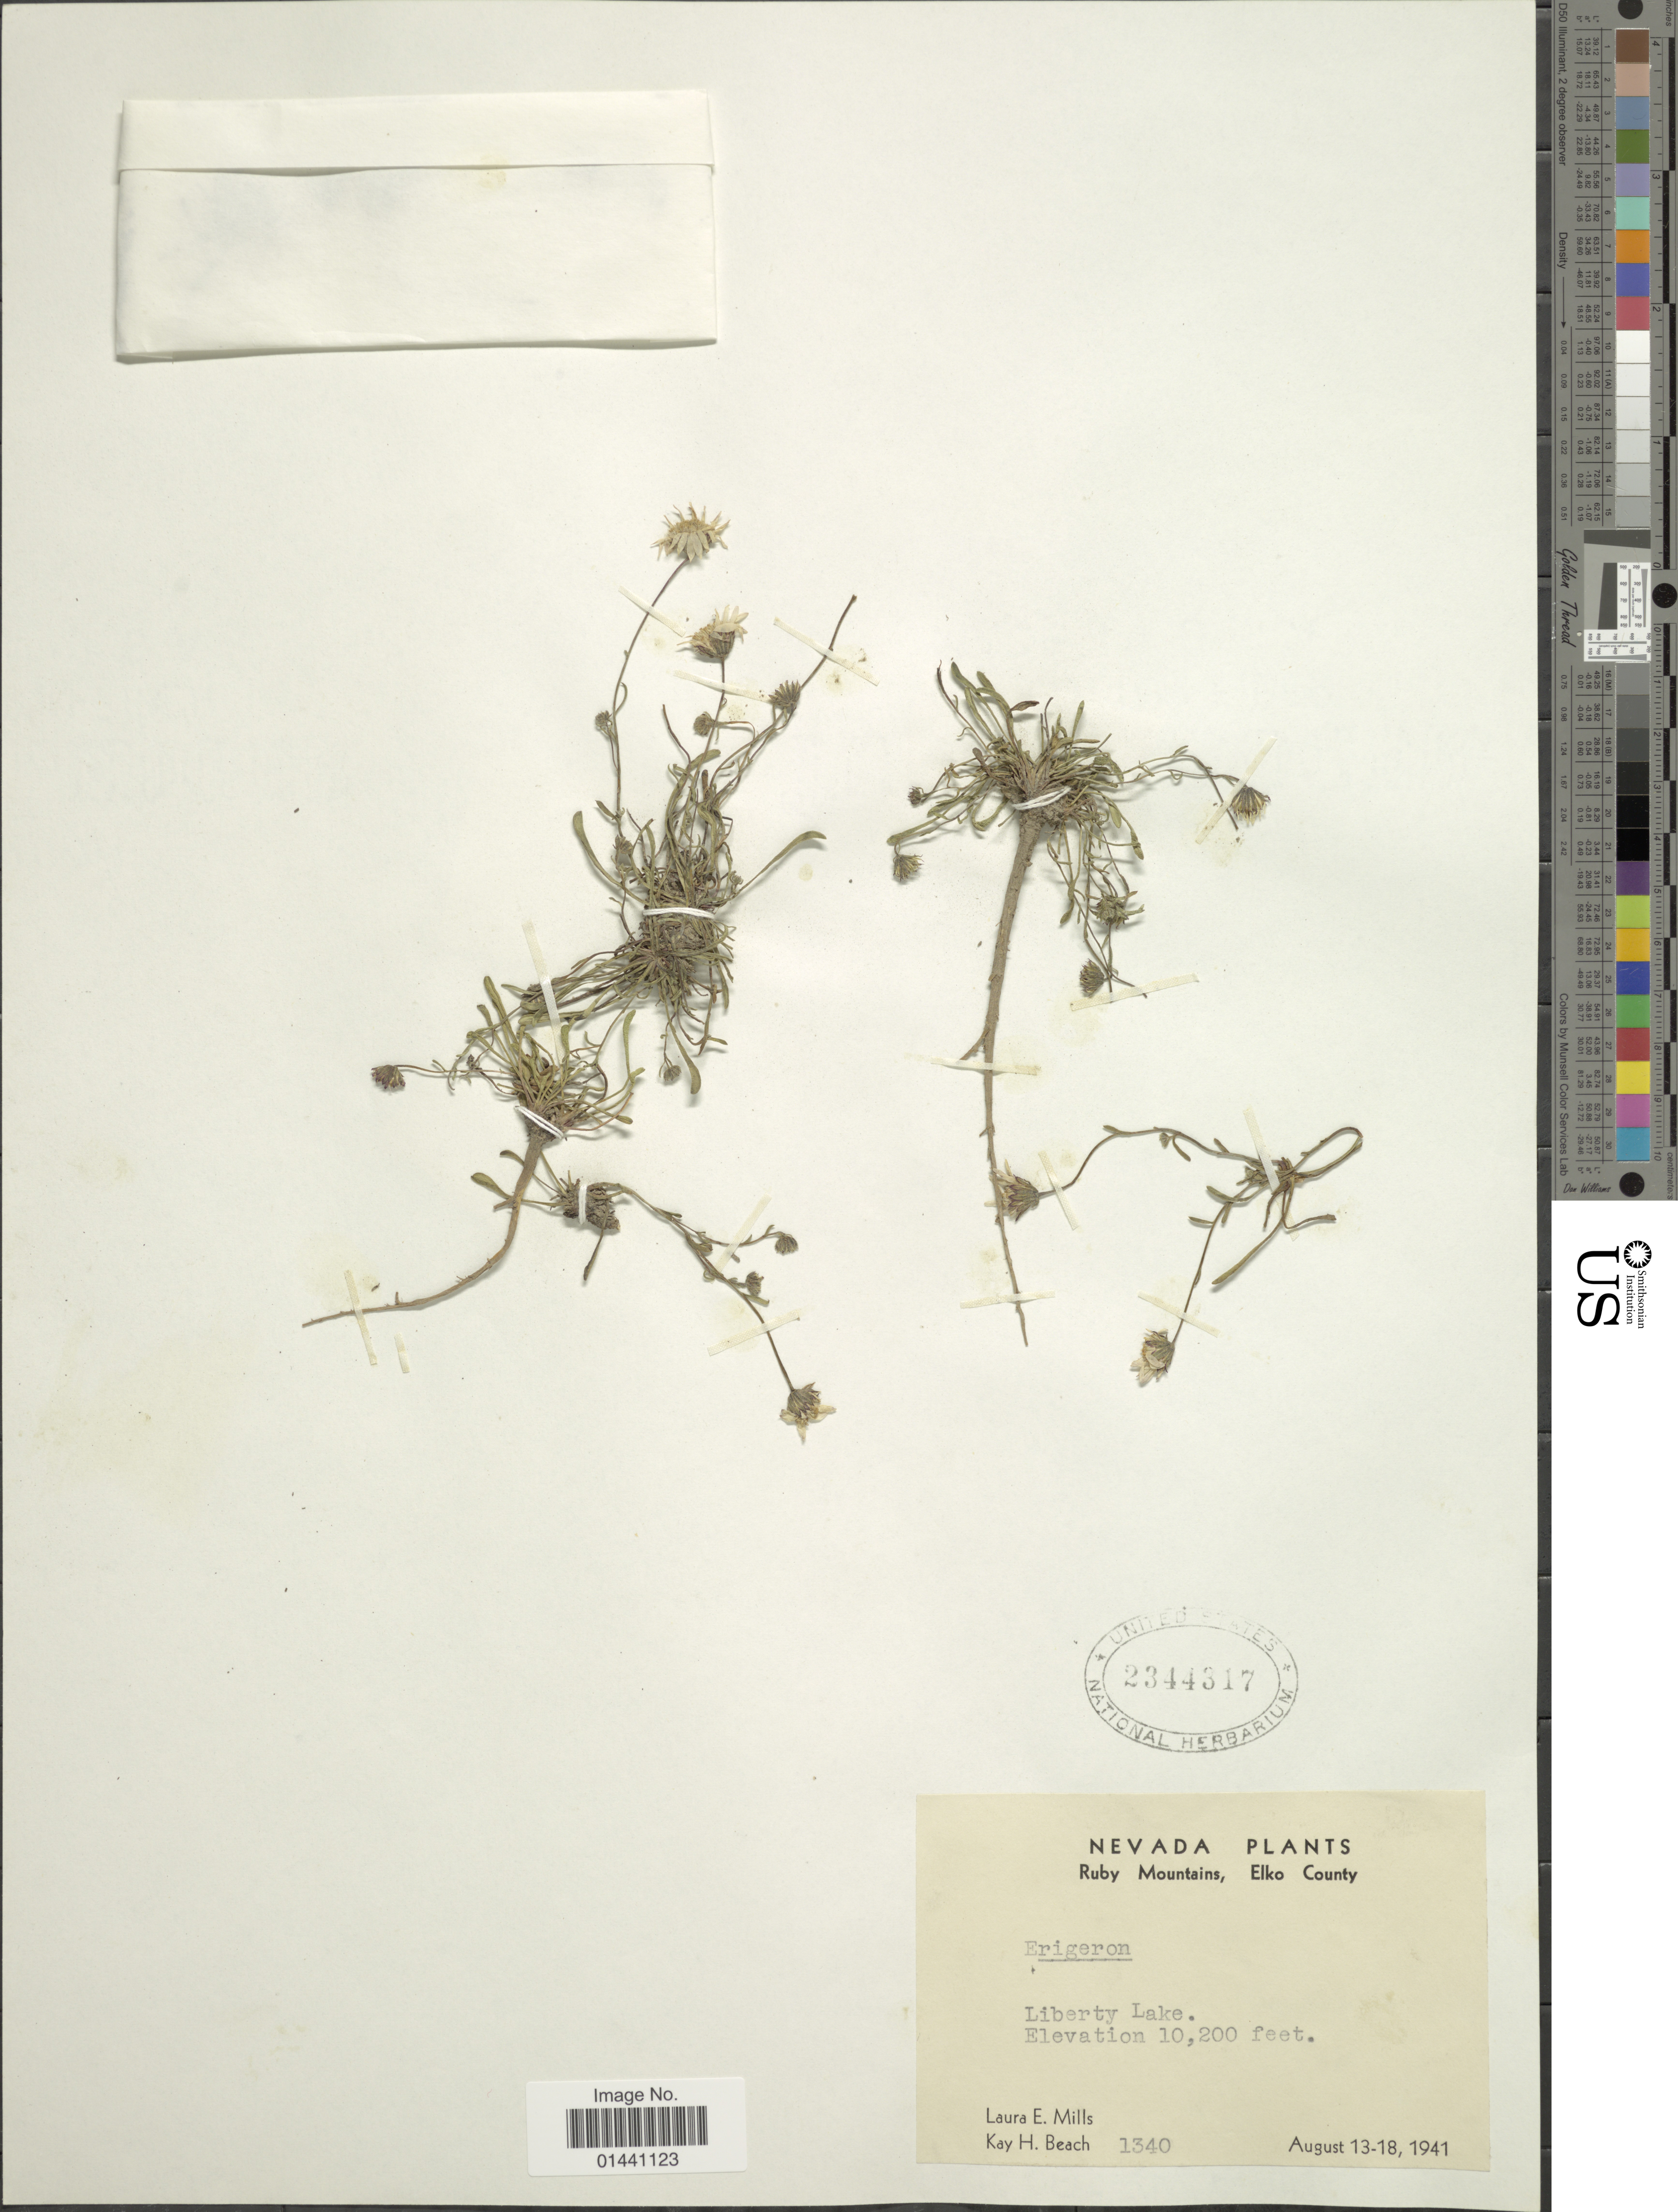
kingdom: Plantae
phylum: Tracheophyta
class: Magnoliopsida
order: Asterales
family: Asteraceae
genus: Erigeron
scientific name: Erigeron watsonii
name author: (A. Gray) Cronq.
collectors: L. Mills & K. H. Beach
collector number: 1340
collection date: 1941-08-13/1941-08-18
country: United States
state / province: Nevada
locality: Ruby Mountains, Elko County, Liberty Lake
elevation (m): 3109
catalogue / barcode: US 2344317